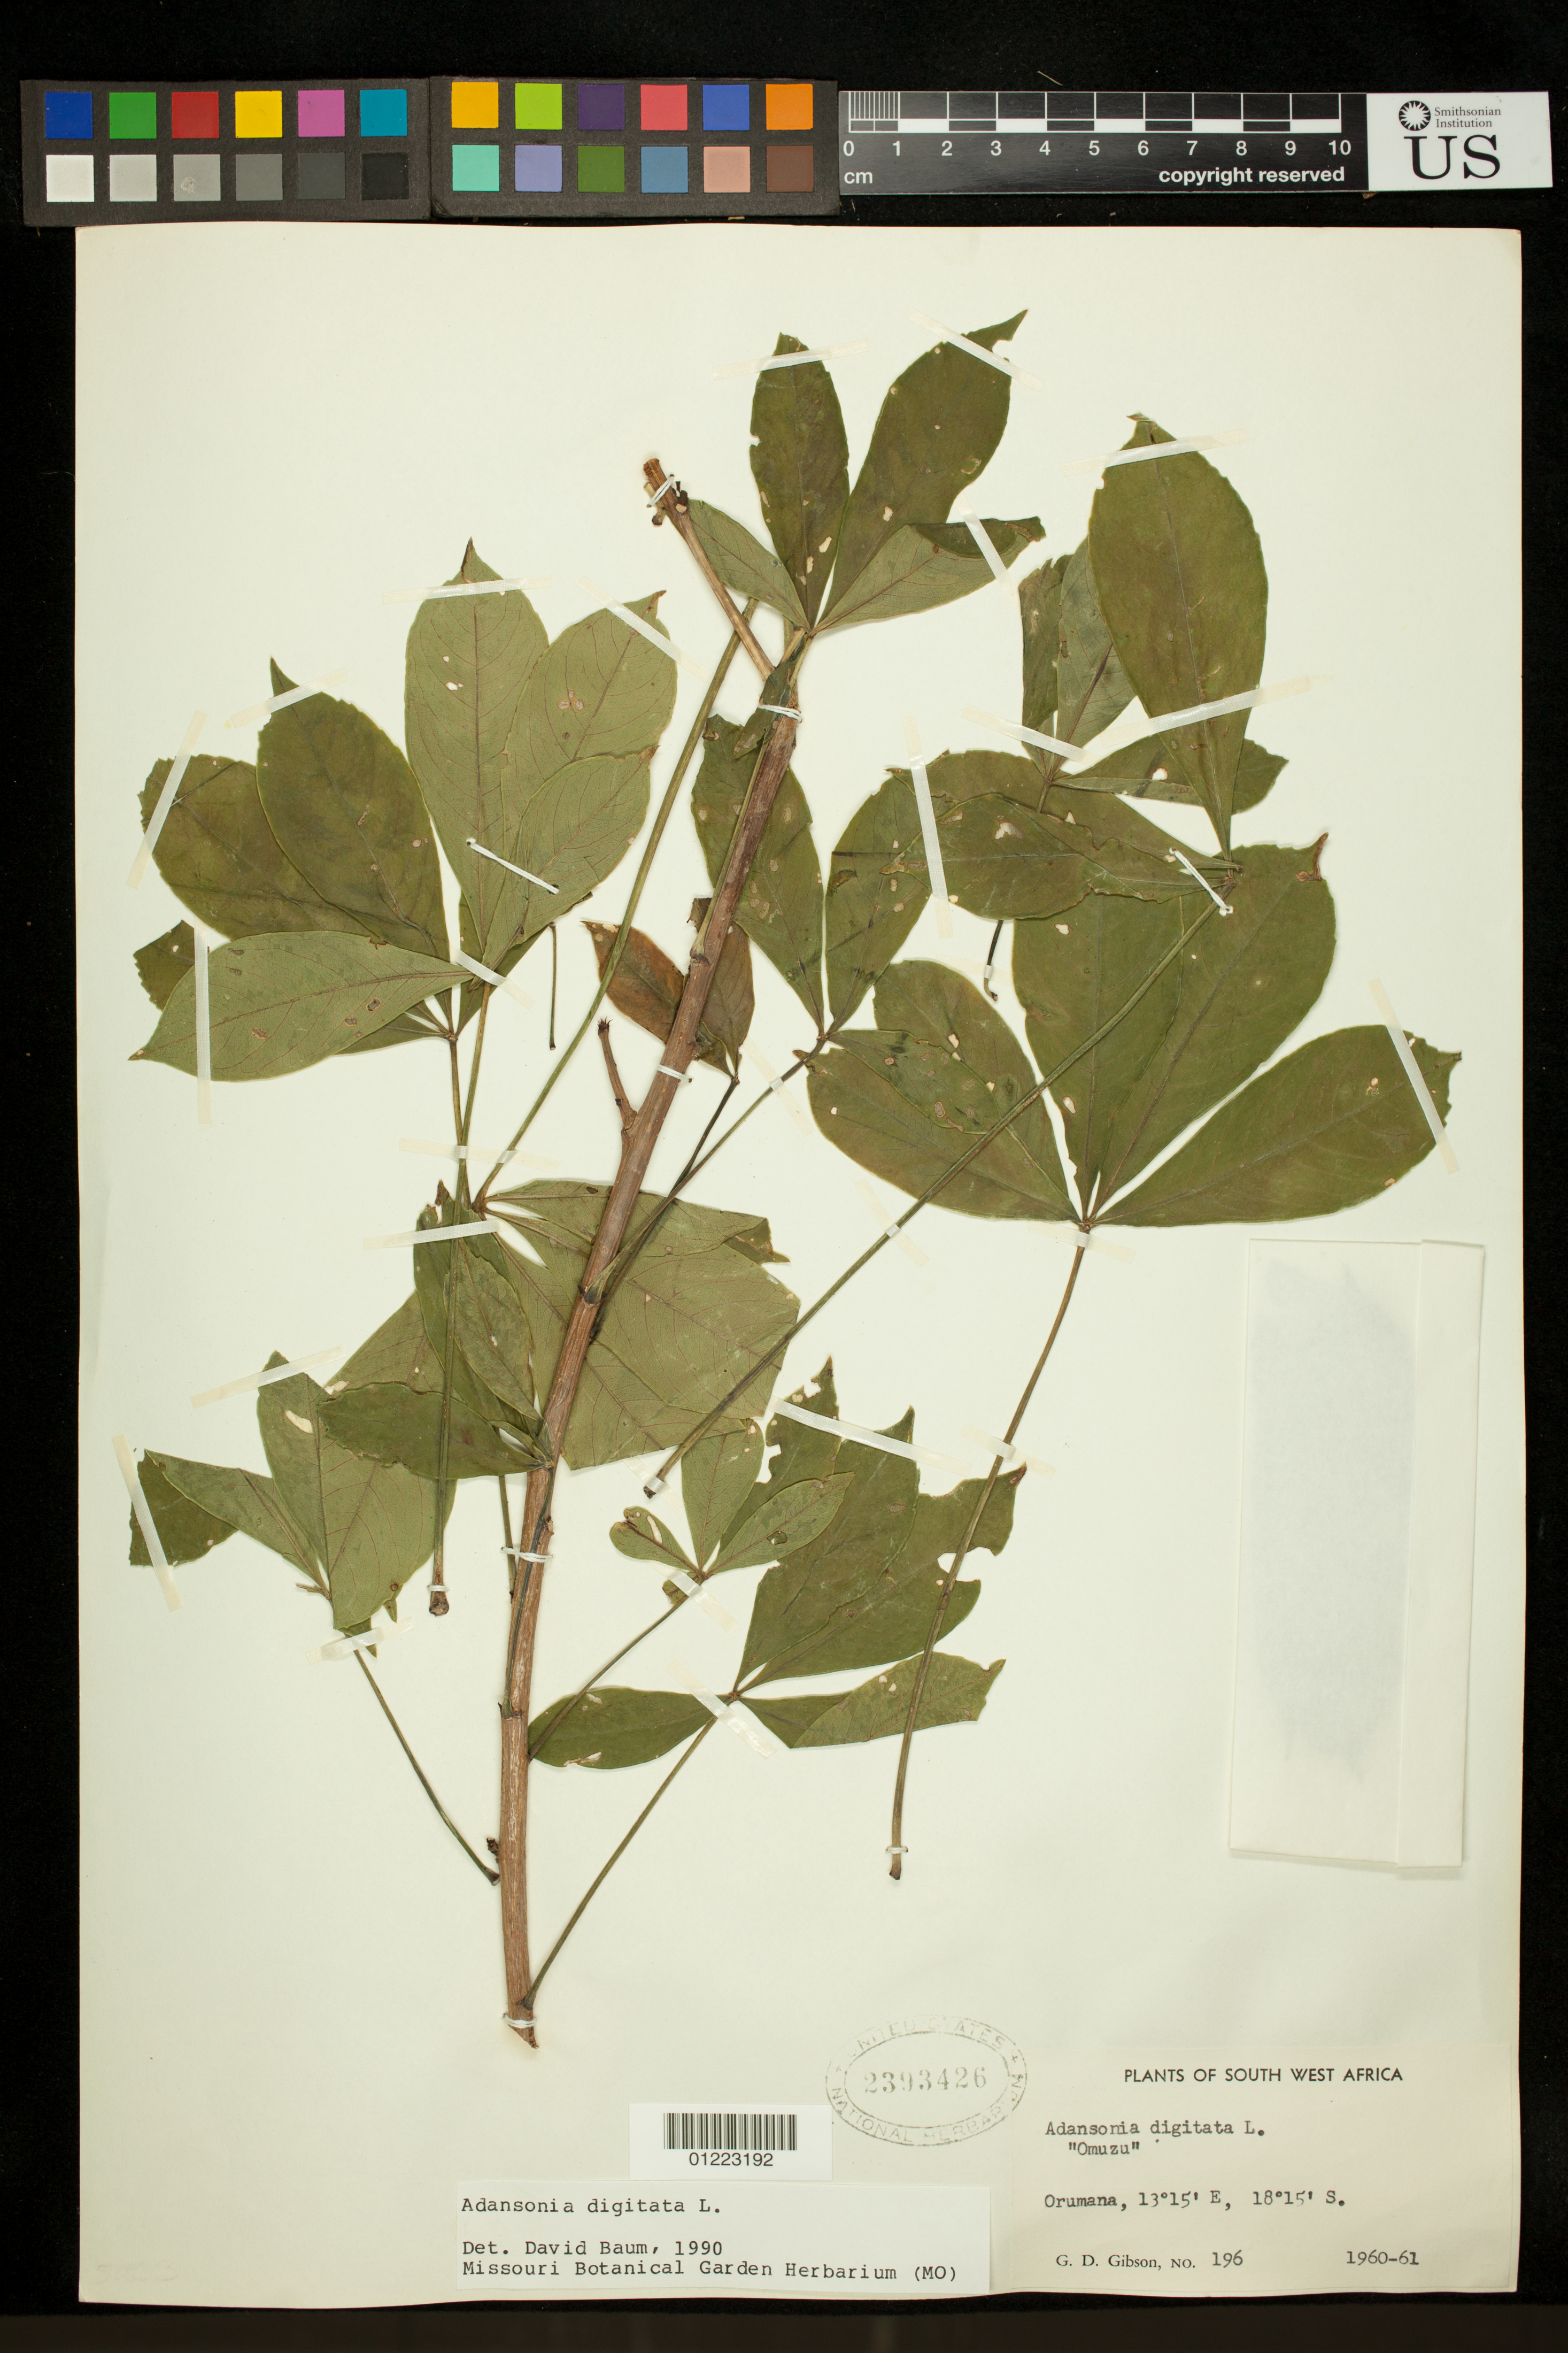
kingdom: Plantae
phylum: Tracheophyta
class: Magnoliopsida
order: Malvales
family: Malvaceae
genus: Adansonia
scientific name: Adansonia digitata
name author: L.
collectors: G. D. Gibson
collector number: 196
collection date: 1960/1961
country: Namibia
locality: Orumana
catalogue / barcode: US 2393426